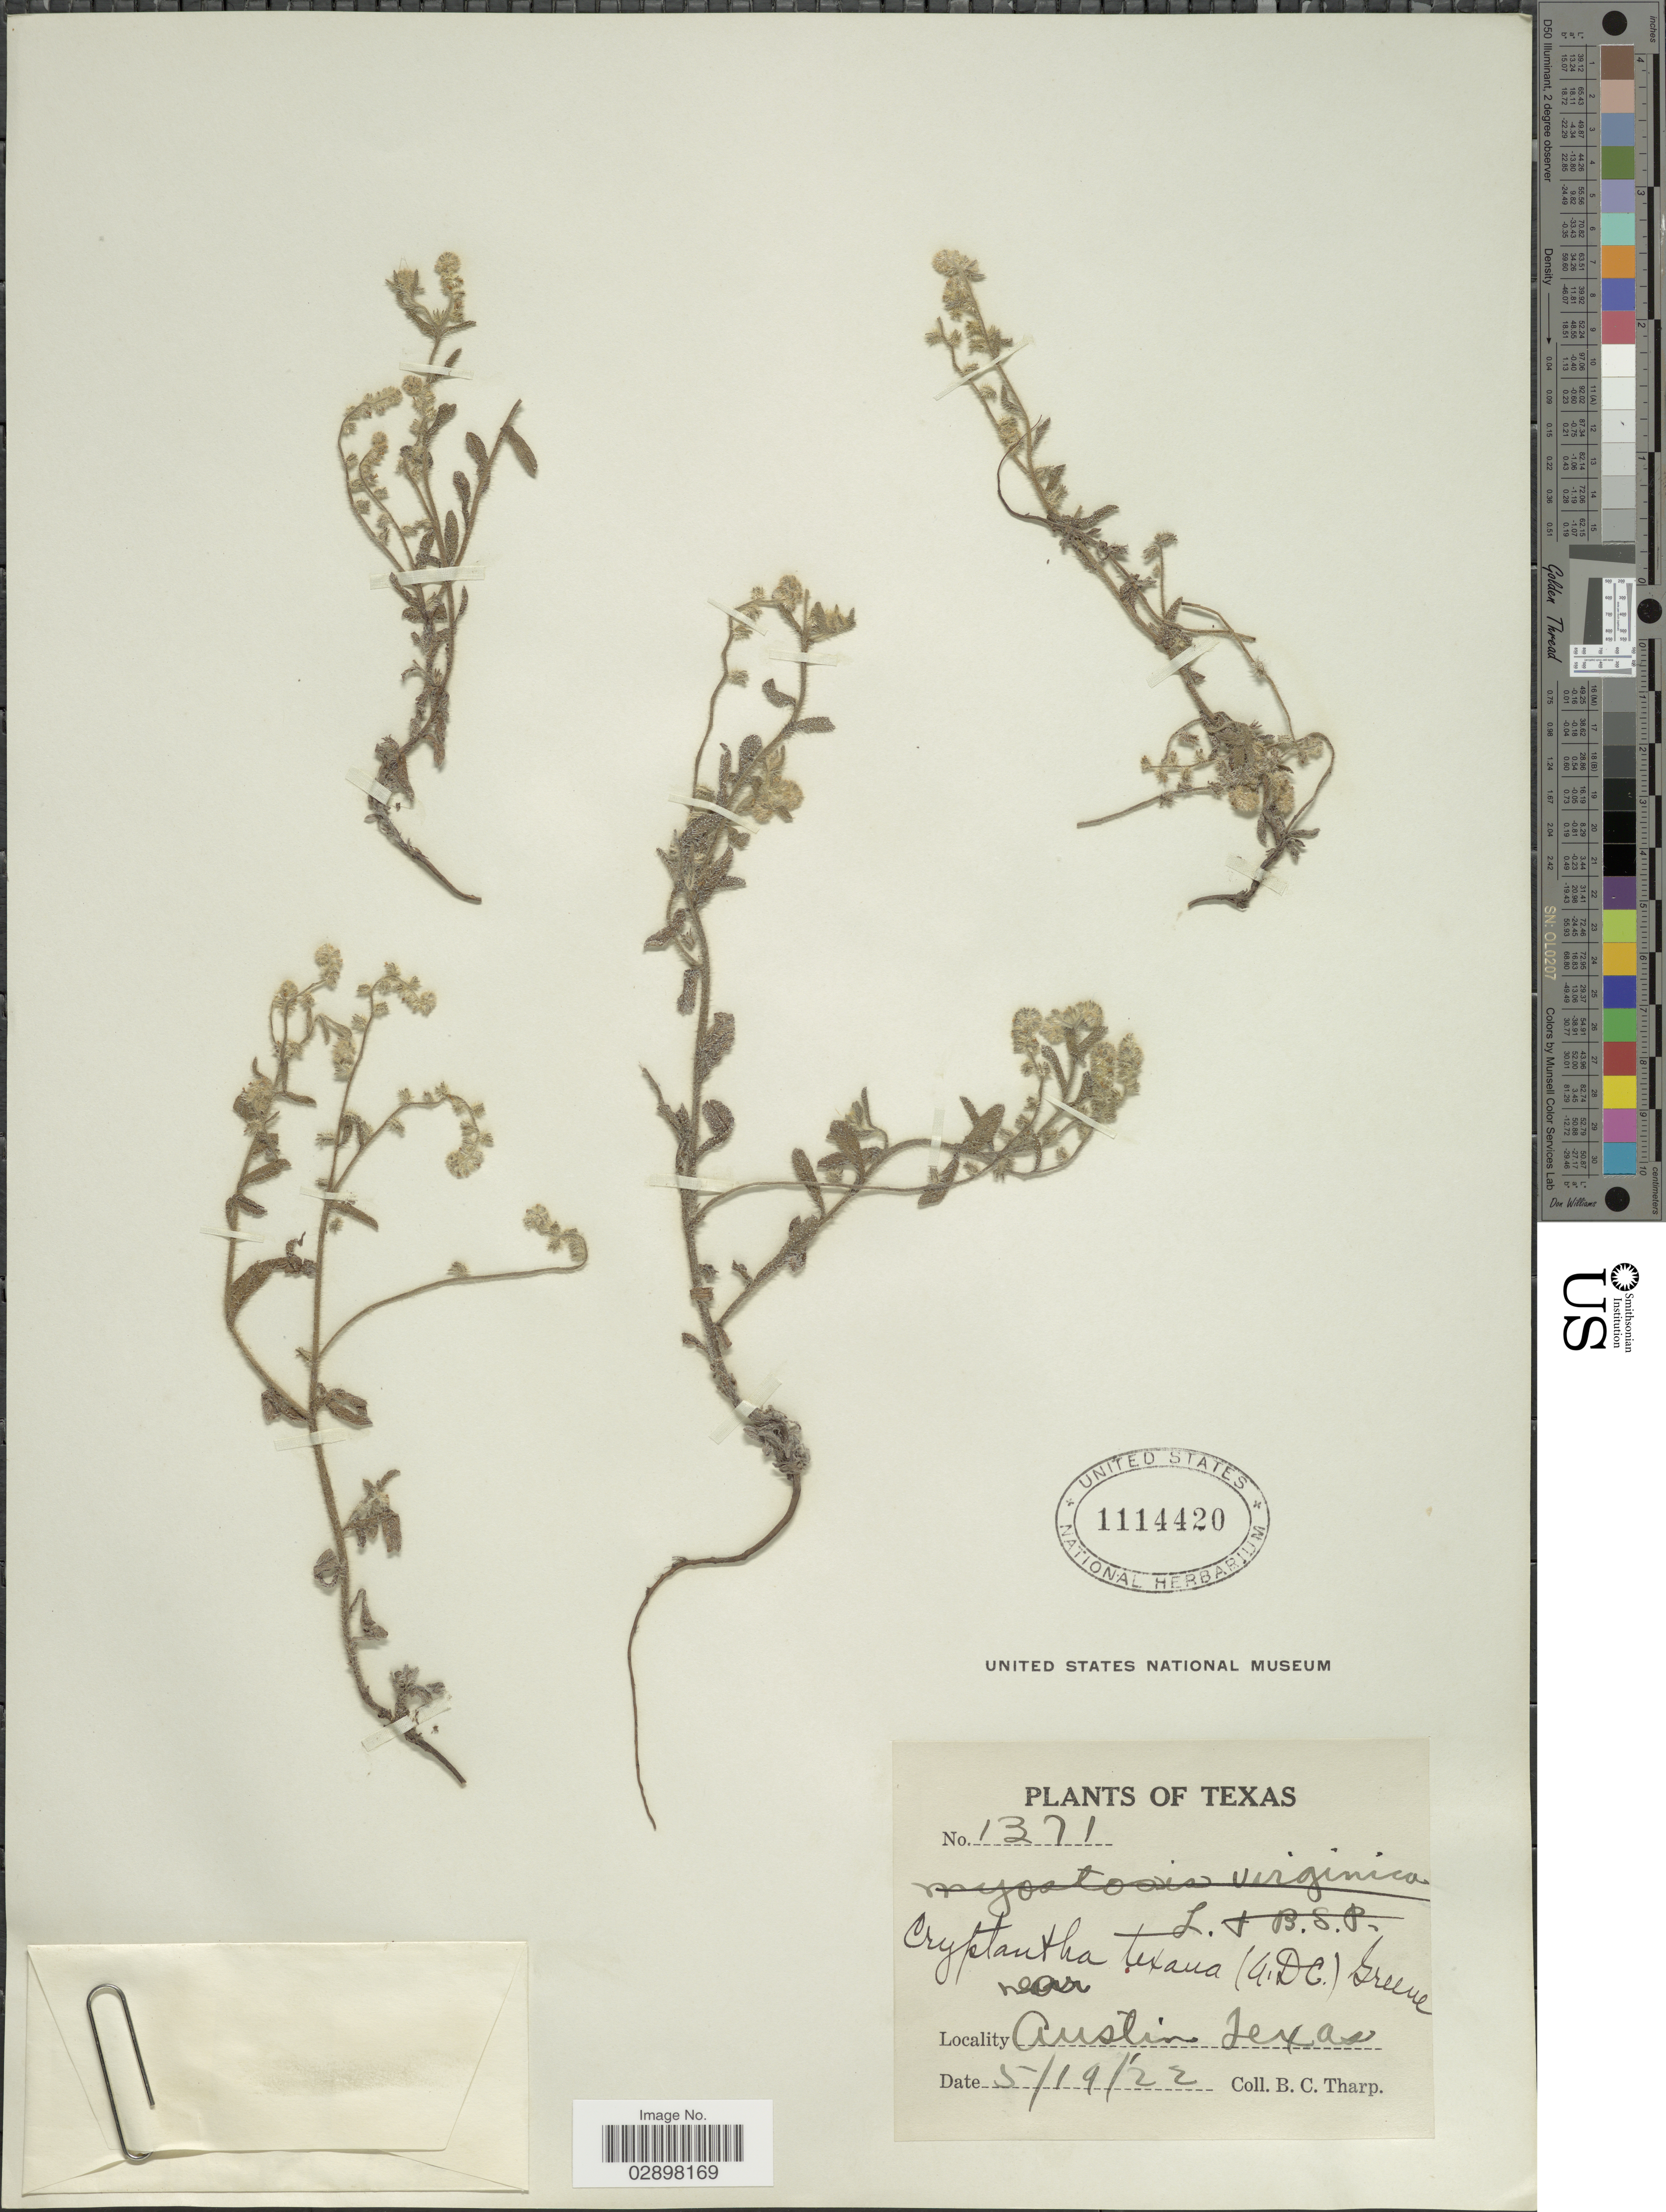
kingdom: Plantae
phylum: Tracheophyta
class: Magnoliopsida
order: Boraginales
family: Boraginaceae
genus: Cryptantha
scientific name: Cryptantha texana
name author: (A. DC.) Greene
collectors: B. C. Tharp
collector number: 1371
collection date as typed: Transcribed d/m/y: 19/5/22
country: United States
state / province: Texas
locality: Near Austin.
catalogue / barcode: US 1114420